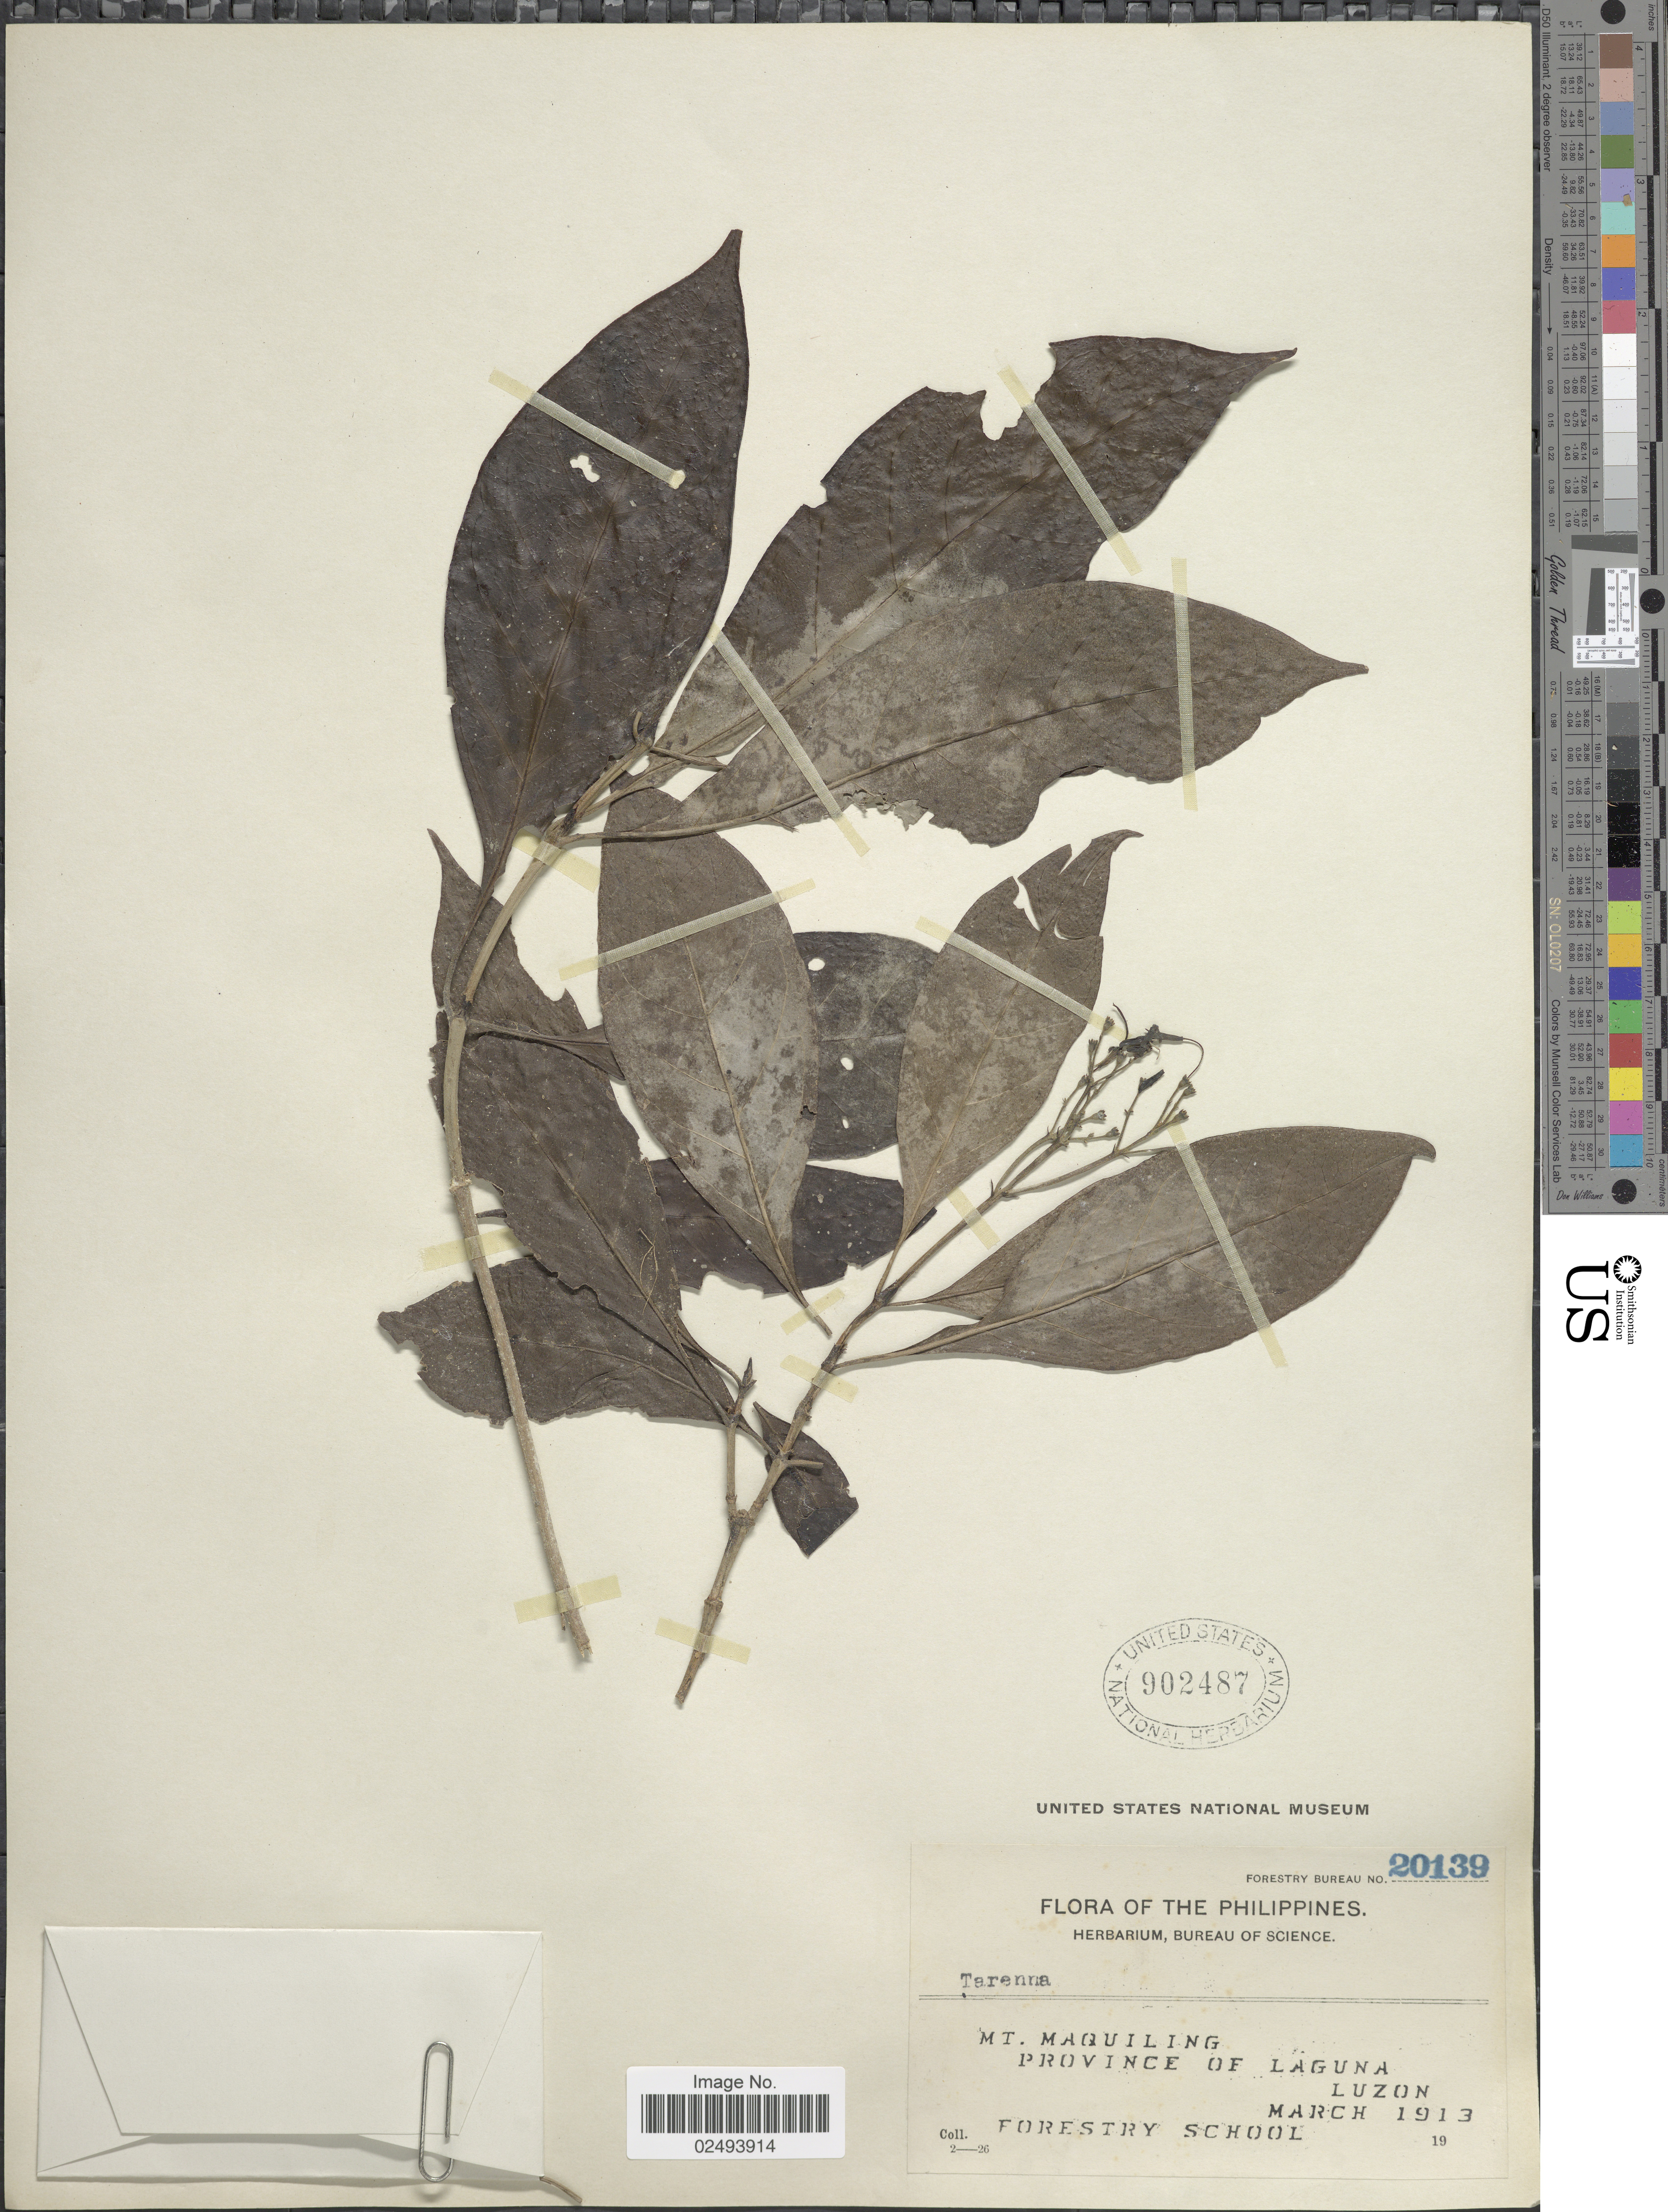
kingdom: Plantae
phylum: Tracheophyta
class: Magnoliopsida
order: Gentianales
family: Rubiaceae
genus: Tarenna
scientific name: Tarenna sp.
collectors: Forestry School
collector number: Forestry Bureau 20139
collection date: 1913-03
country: Philippines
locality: Mt. Maquiling. Province of Laguna. Luzon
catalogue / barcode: US 902487